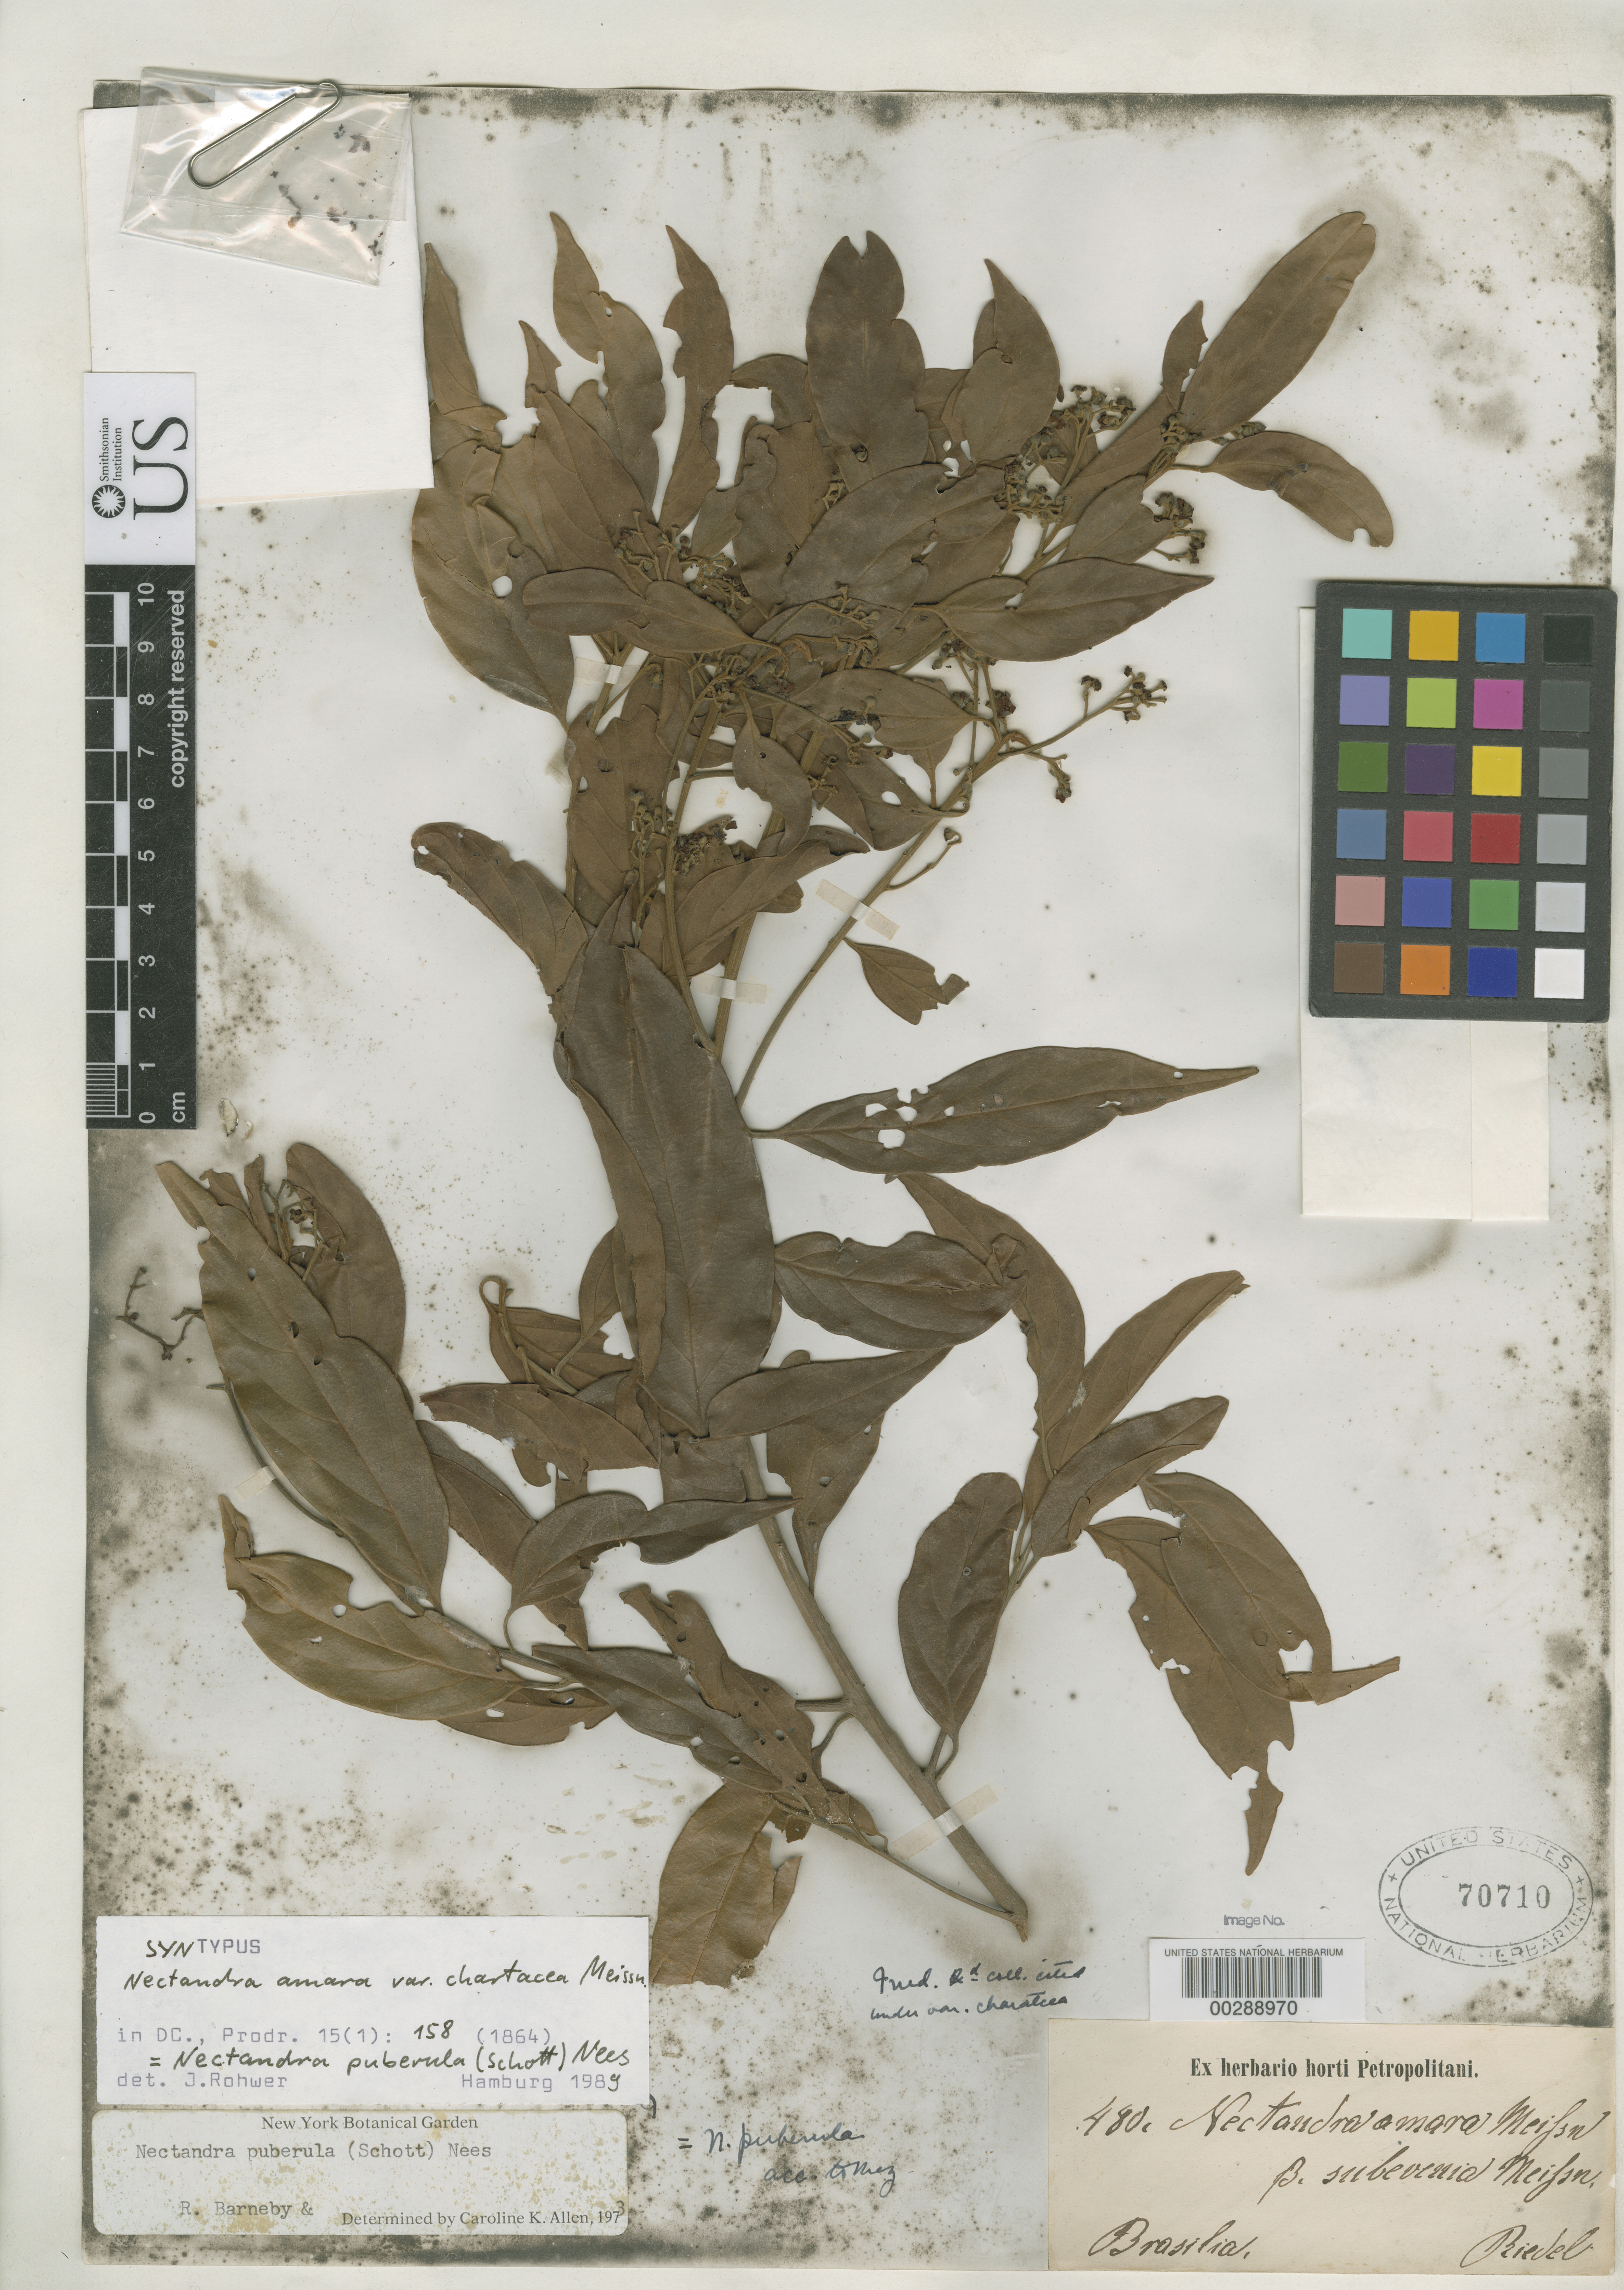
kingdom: Plantae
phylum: Tracheophyta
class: Magnoliopsida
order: Laurales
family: Lauraceae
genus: Nectandra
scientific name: Nectandra amara var. chartacea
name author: Meisn. in DC.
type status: Isosyntype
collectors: L. Riedel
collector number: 480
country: Brazil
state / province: Minas Gerais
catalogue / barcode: US 70710